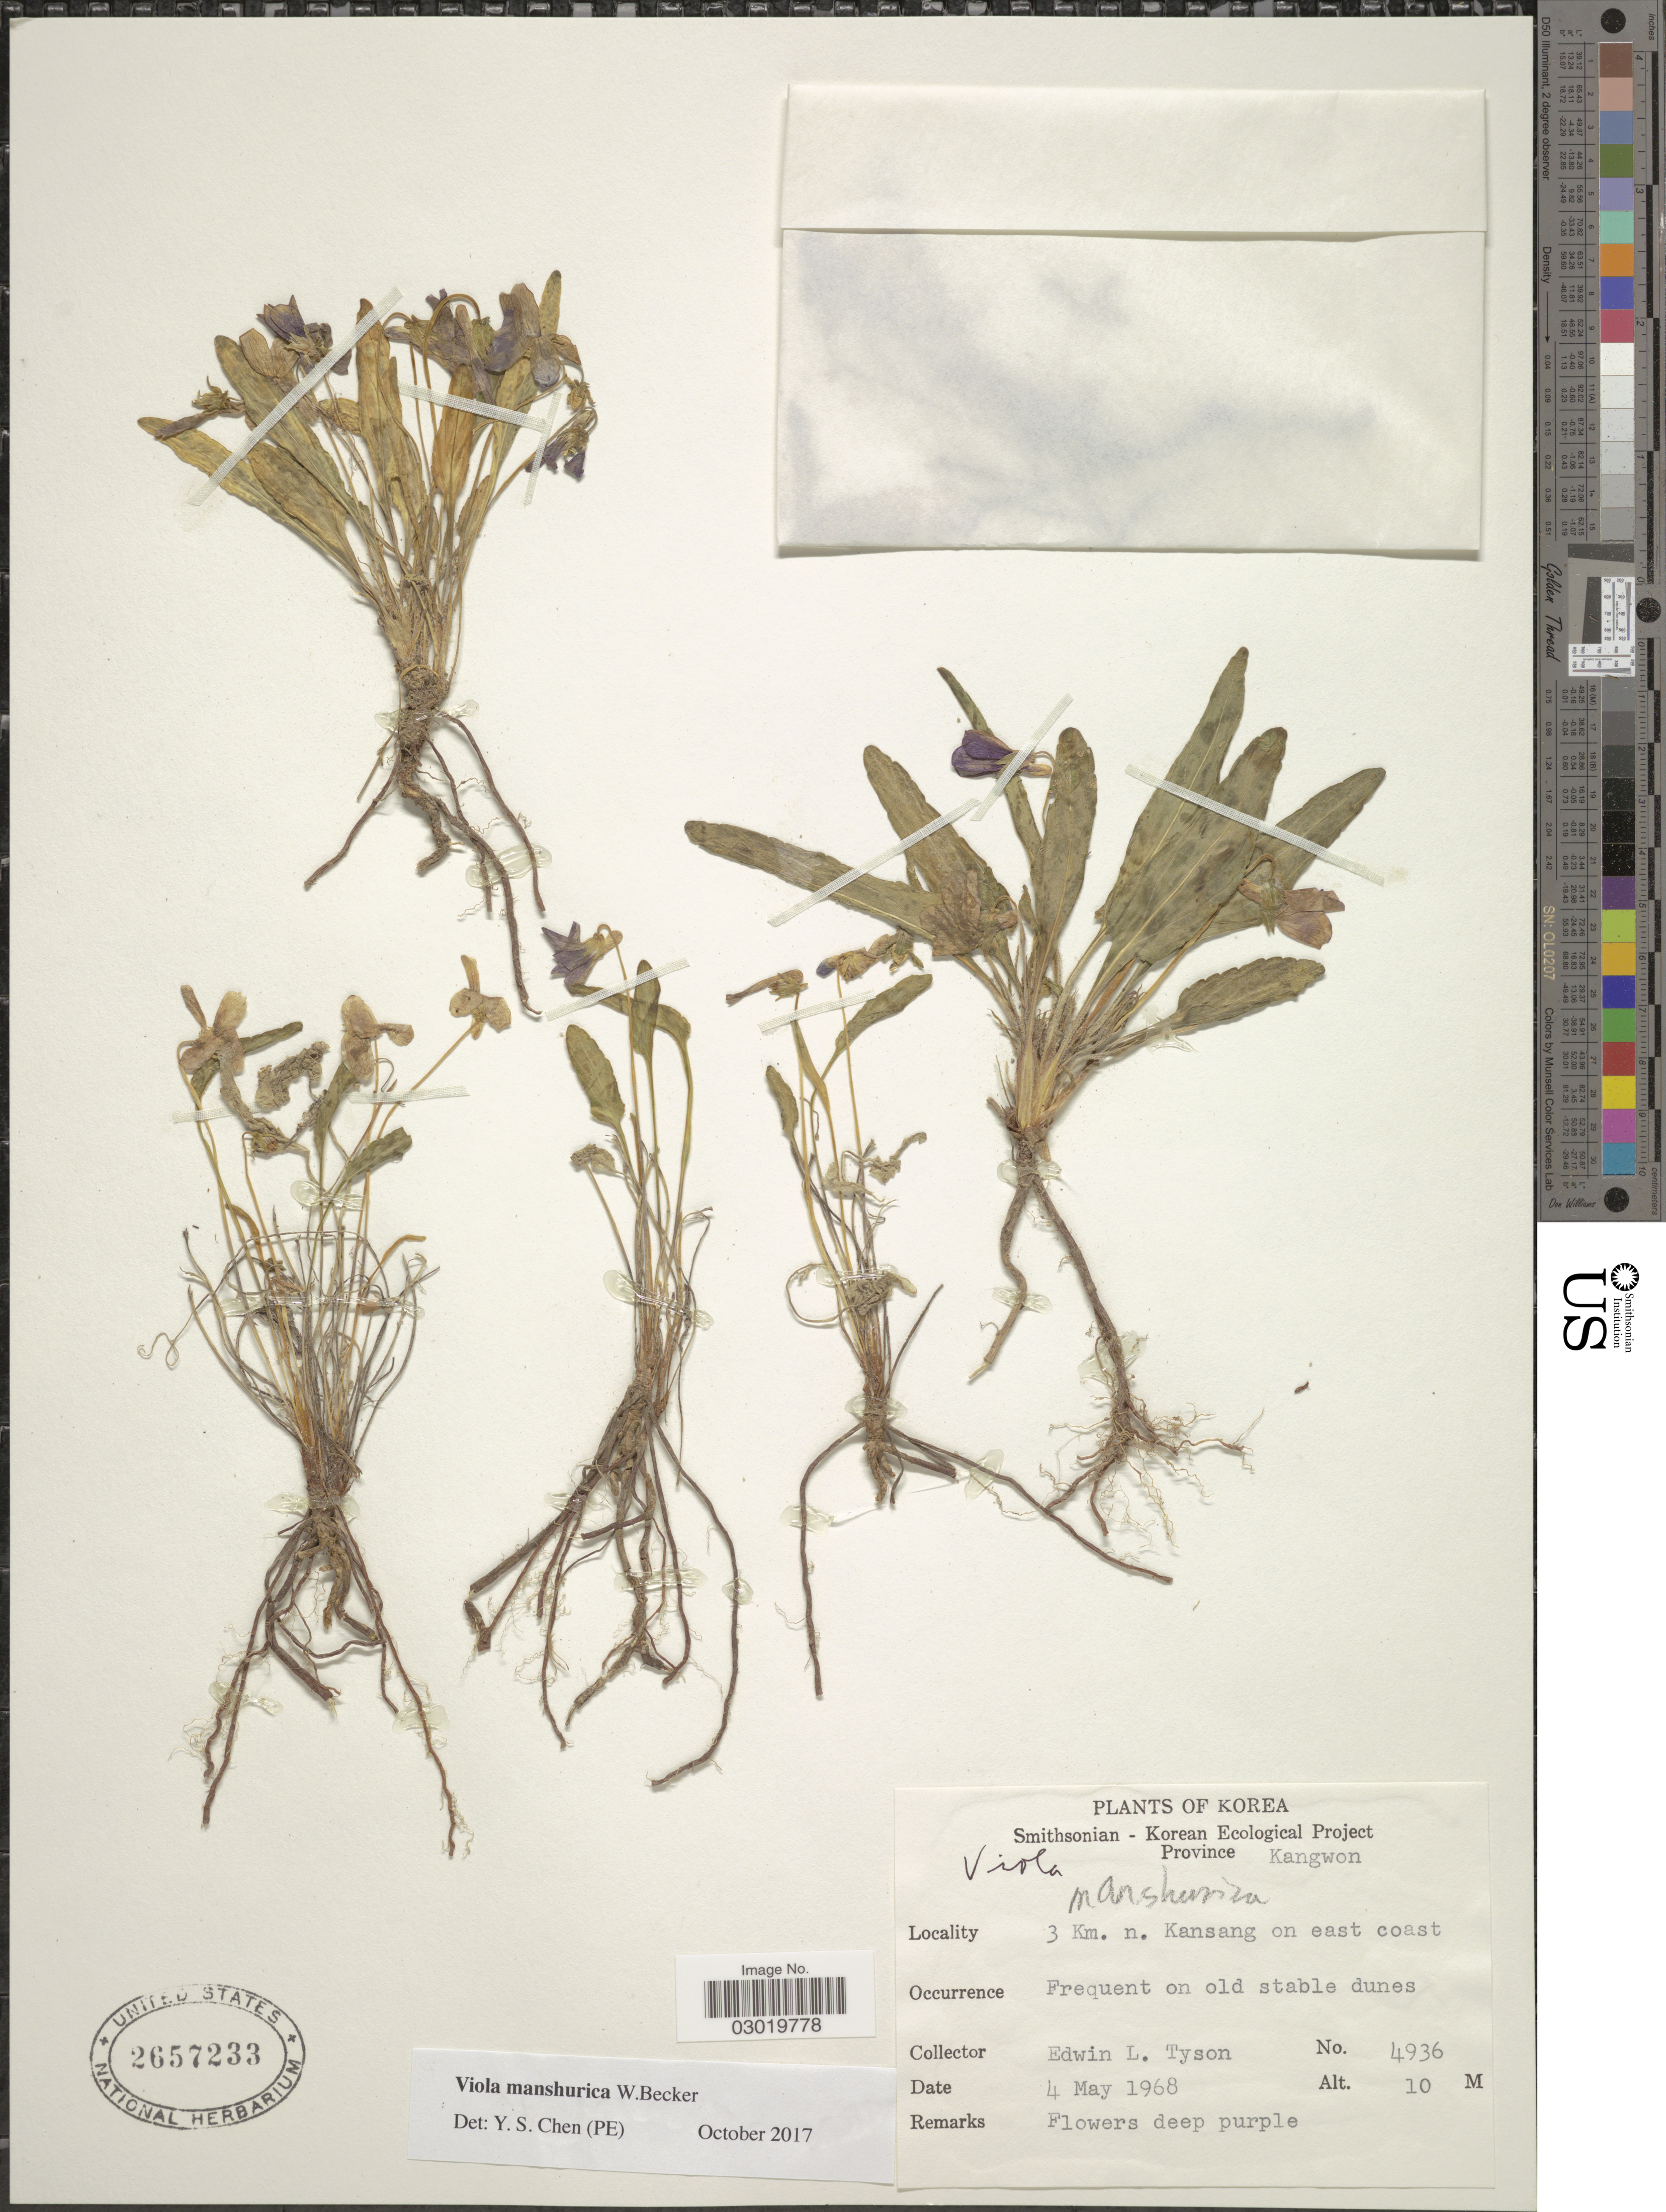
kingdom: Plantae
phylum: Tracheophyta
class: Magnoliopsida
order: Malpighiales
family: Violaceae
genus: Viola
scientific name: Viola mandshurica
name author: W. Becker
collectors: E. L. Tyson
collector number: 4936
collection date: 1968-05-04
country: North Korea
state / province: Kangwon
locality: Province Kangwon. 3 Km. n. Kansang on east coast.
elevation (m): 10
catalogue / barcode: US 2657233